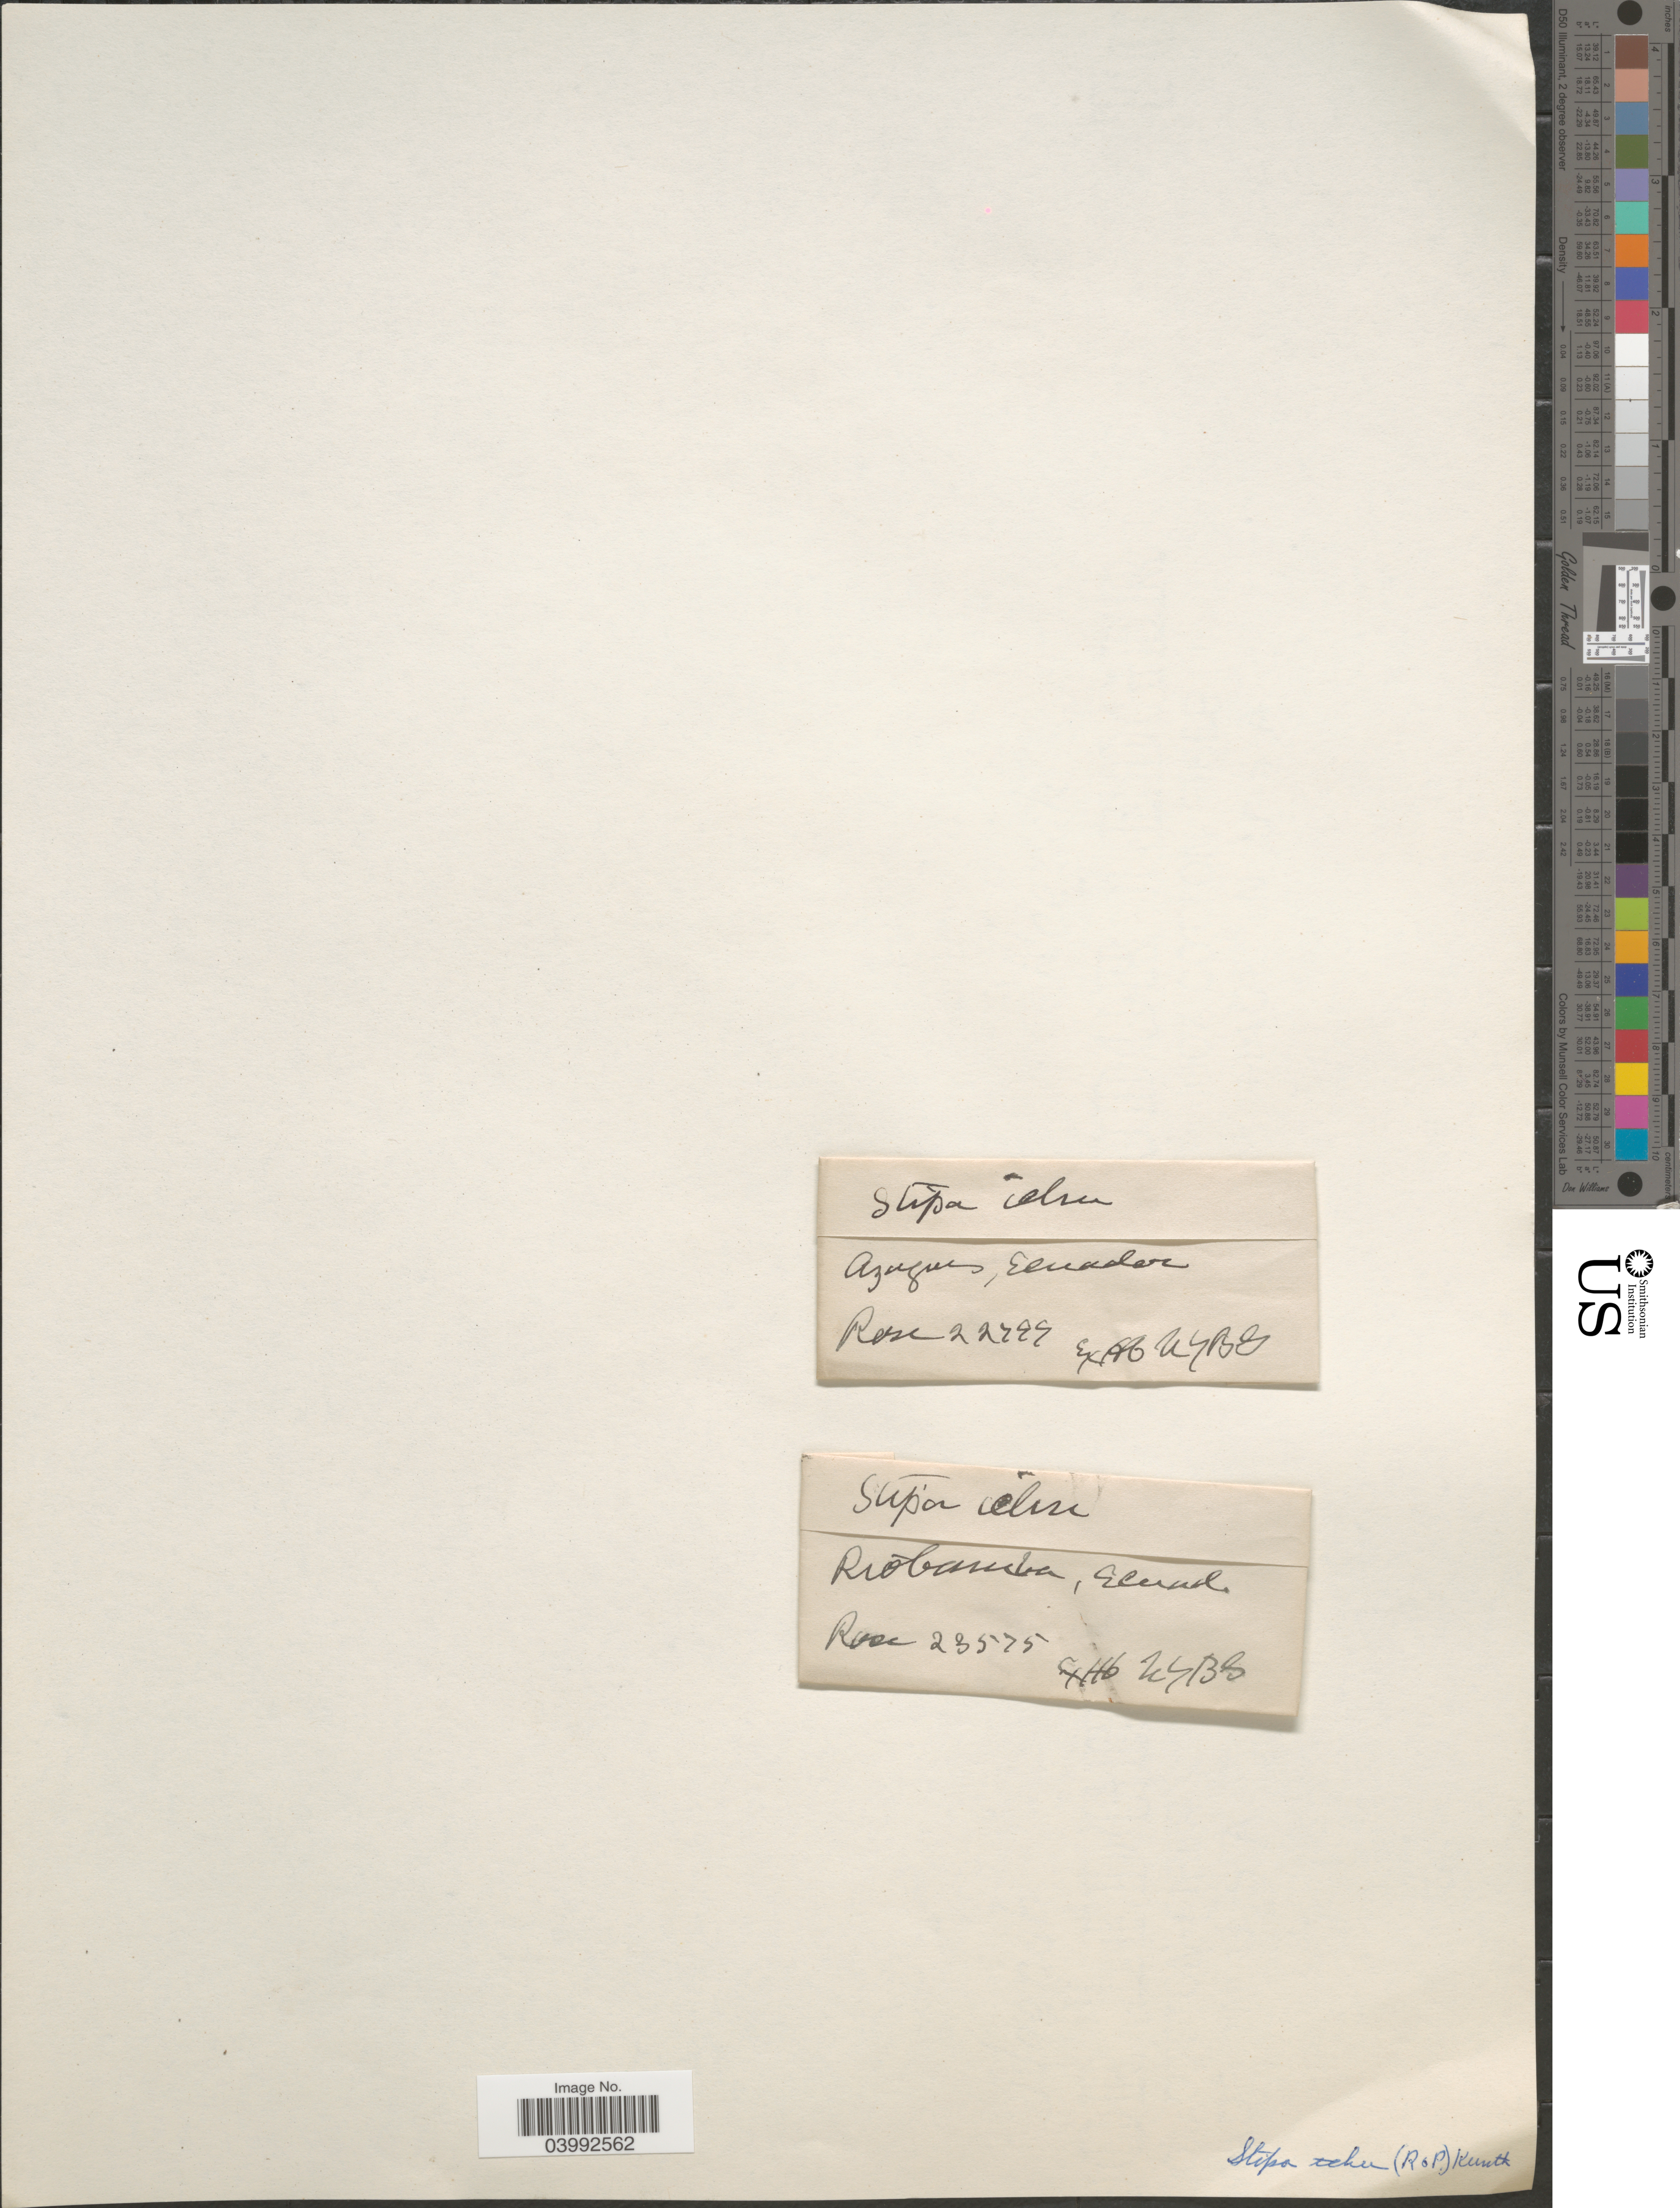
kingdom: Plantae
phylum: Tracheophyta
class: Liliopsida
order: Poales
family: Poaceae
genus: Jarava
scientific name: Jarava ichu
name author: Ruiz & Pav.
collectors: -- Rose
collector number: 22799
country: Ecuador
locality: Azogues.